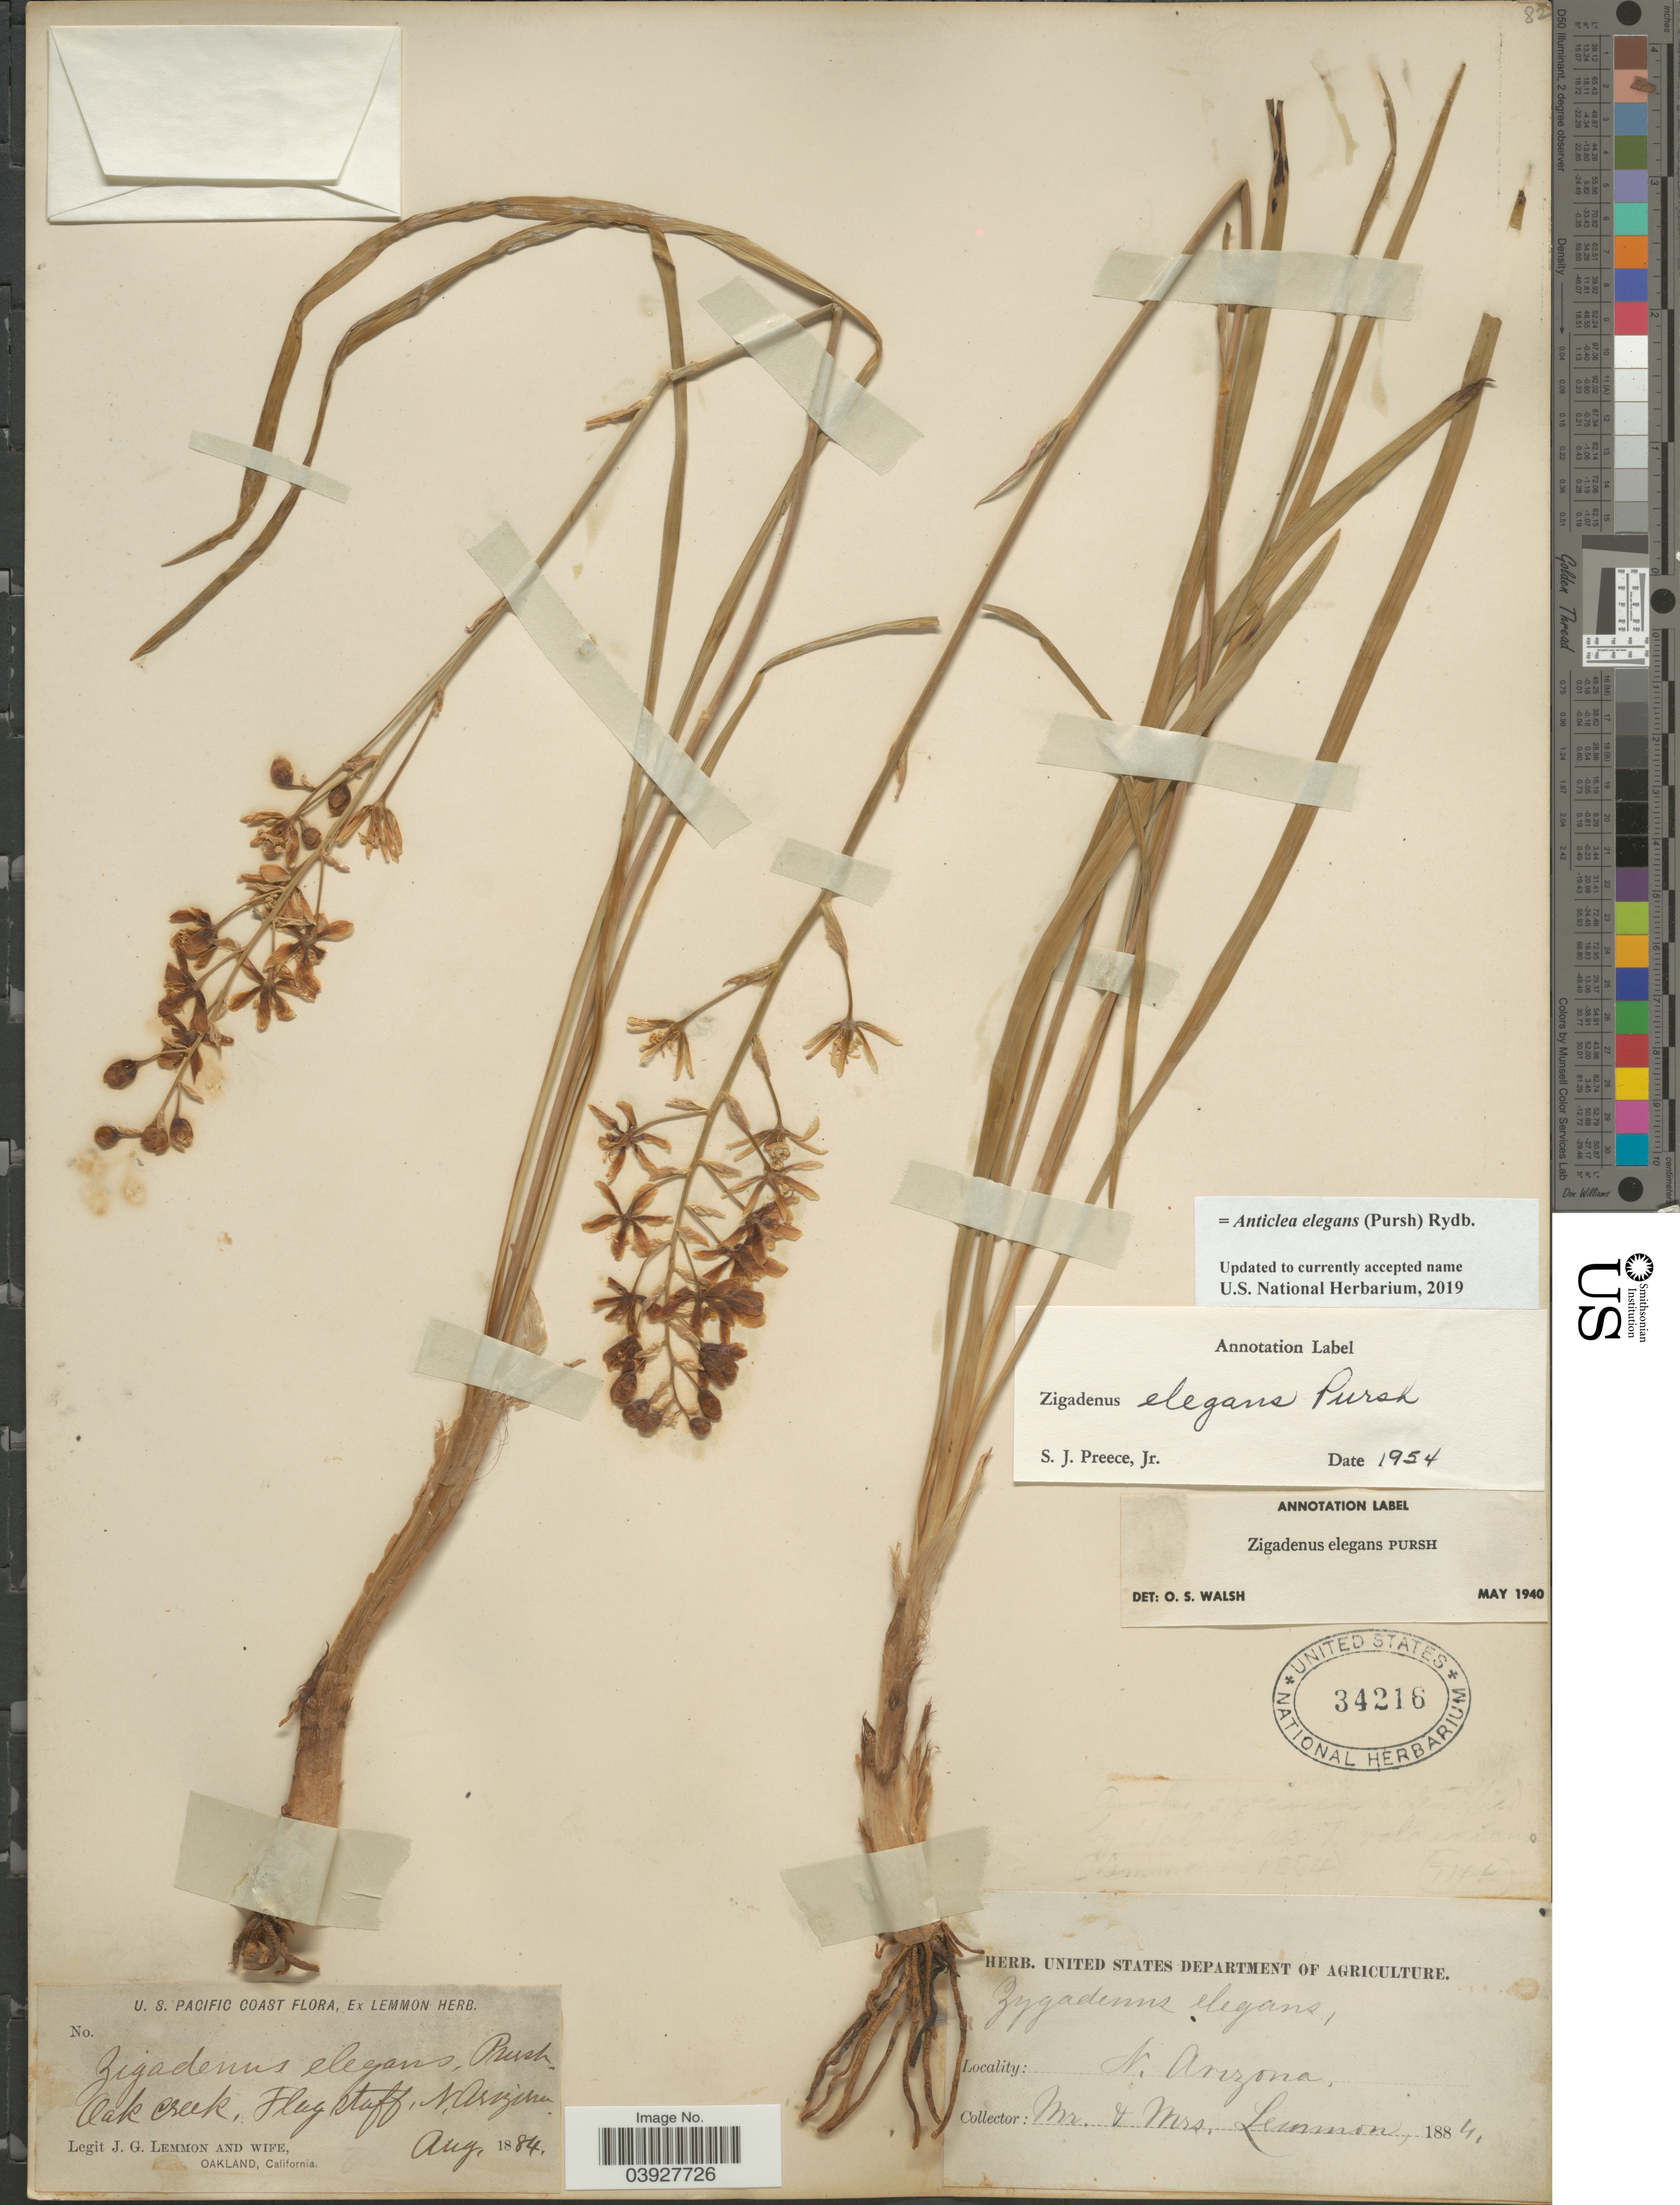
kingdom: Plantae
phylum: Tracheophyta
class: Liliopsida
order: Liliales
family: Melanthiaceae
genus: Anticlea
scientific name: Anticlea elegans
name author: (Pursh) Rydb.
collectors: J. Lemmon & Mrs. J. G. Lemmon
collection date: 1884-08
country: United States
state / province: Arizona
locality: U. S. Pacific Coast. Oak Creek, Flagstaff, N. Arizona.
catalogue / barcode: US 34216